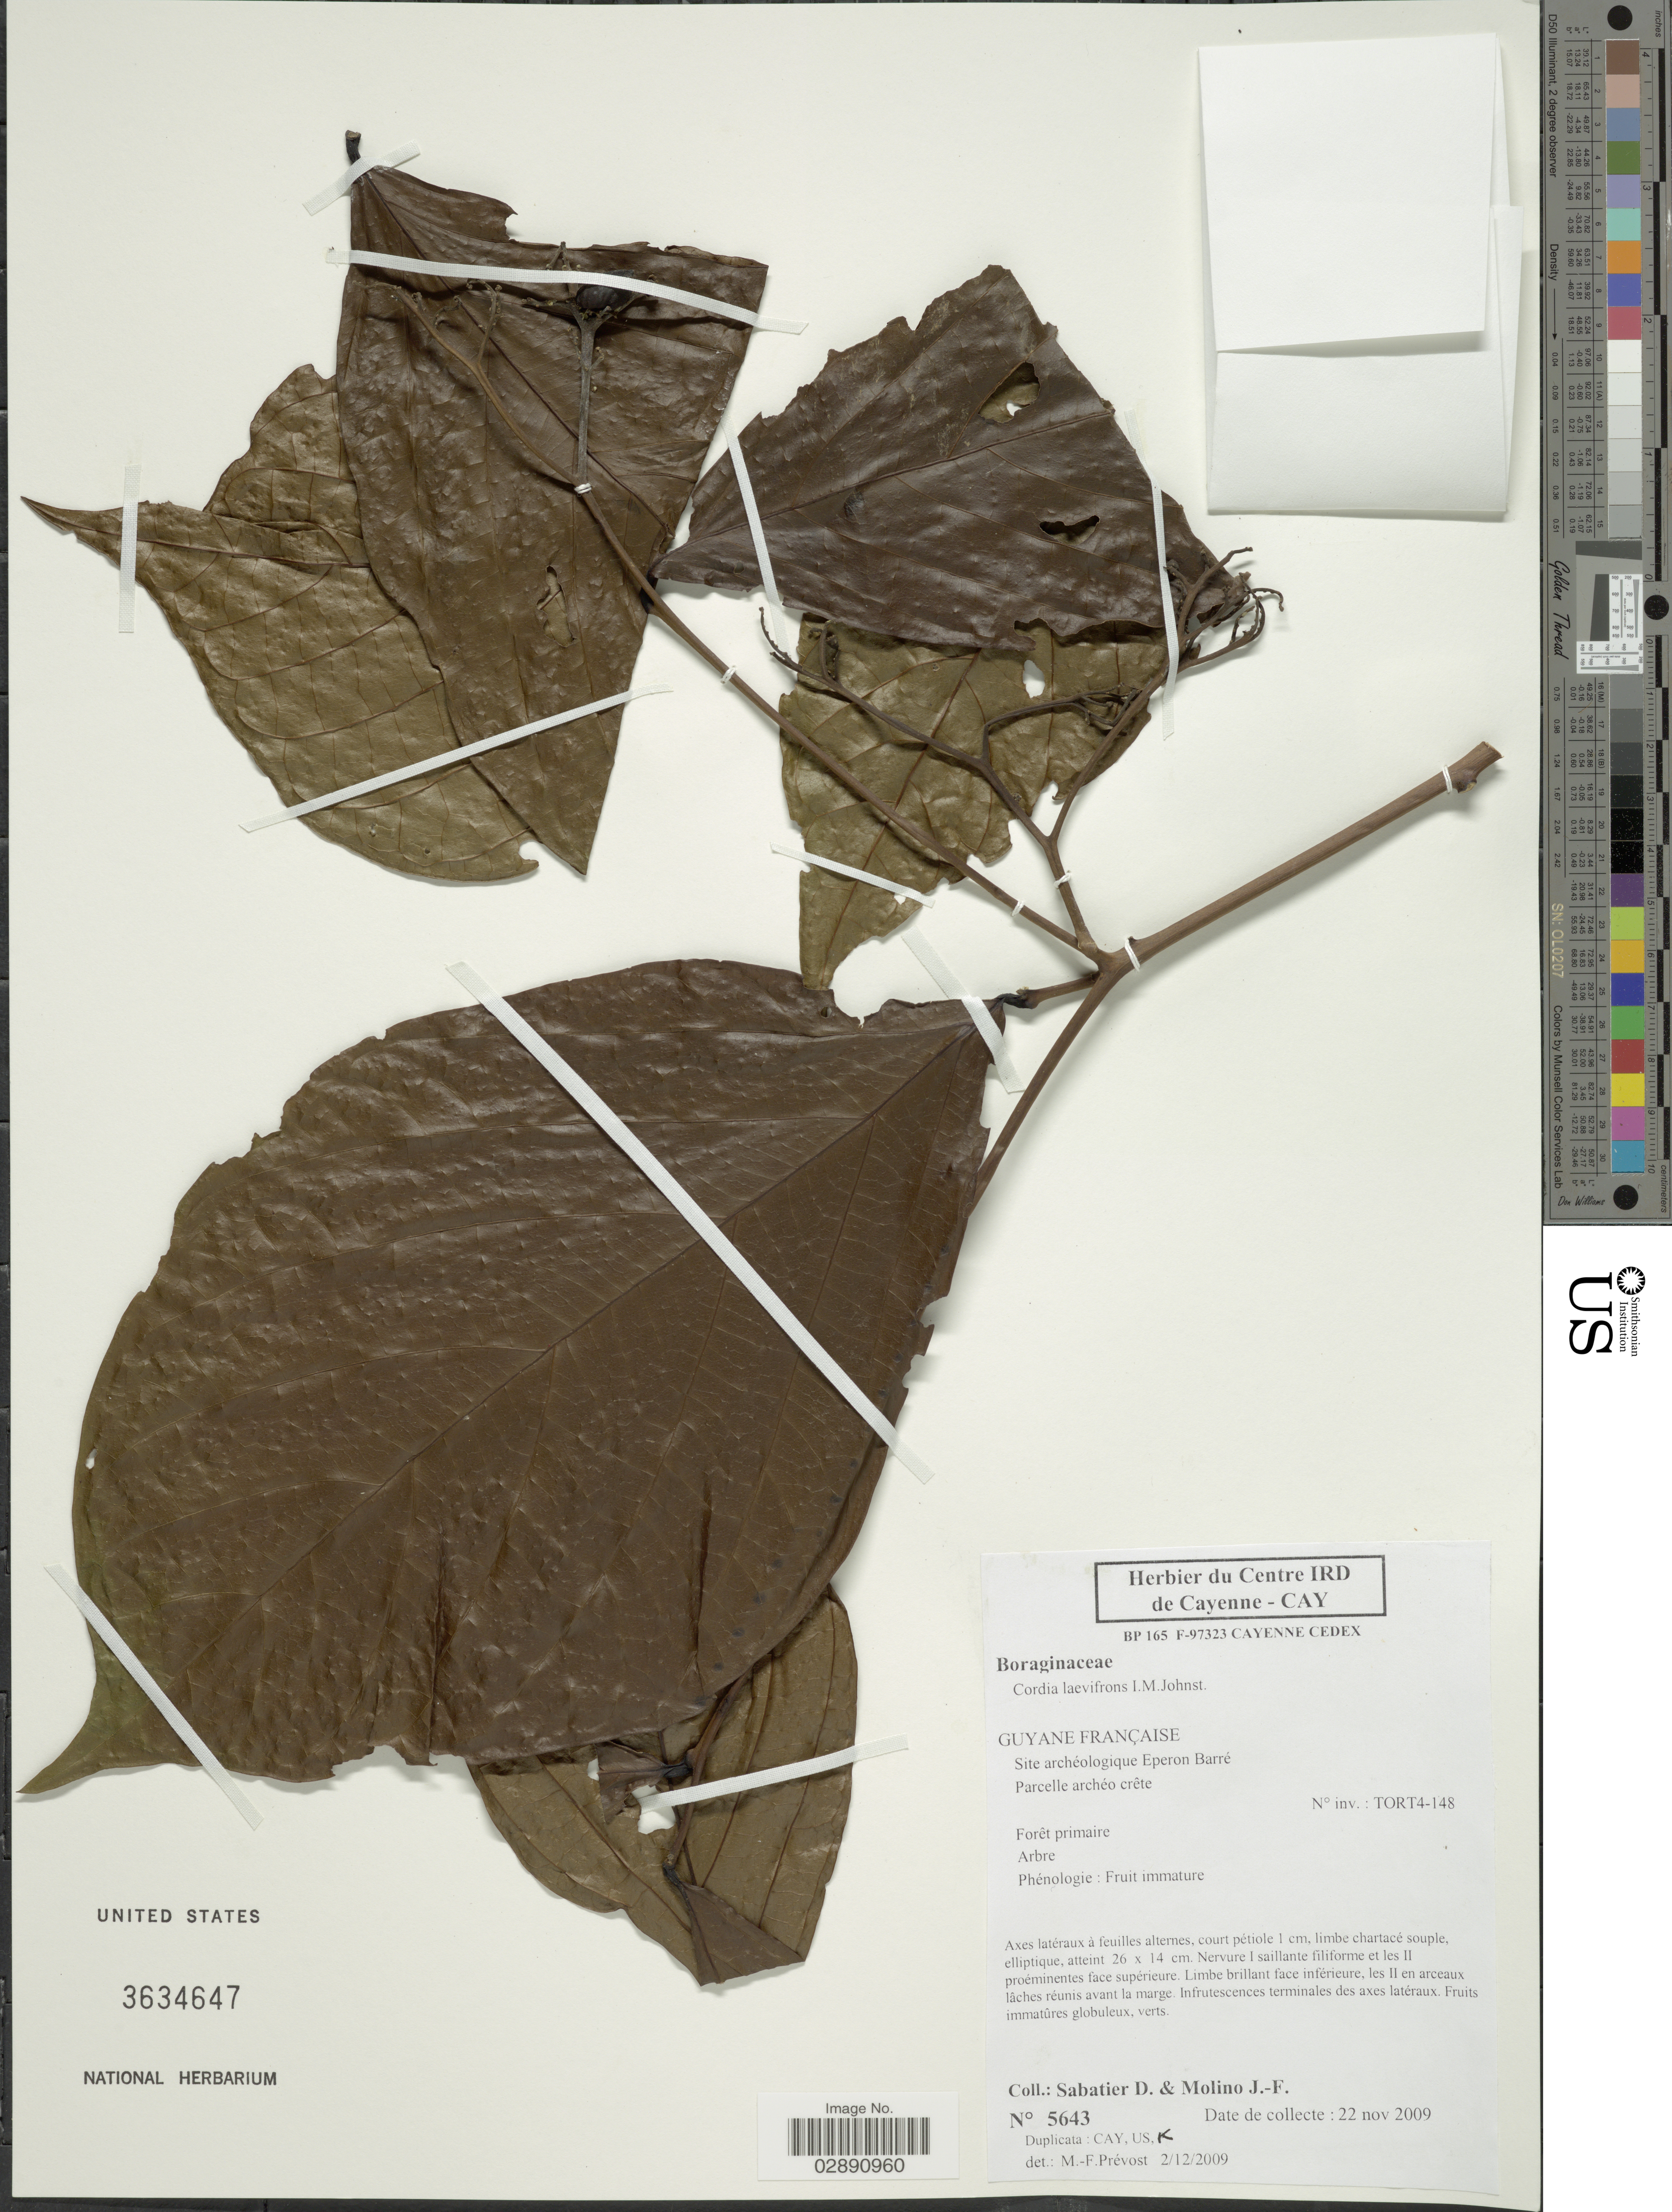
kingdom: Plantae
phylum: Tracheophyta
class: Magnoliopsida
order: Boraginales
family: Cordiaceae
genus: Cordia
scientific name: Cordia laevifrons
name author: I.M. Johnst.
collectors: D. Sabatier & J. Molino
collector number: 5643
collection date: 2009-11-22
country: French Guiana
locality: Guyane Française. Site archéologique Eperon Barré.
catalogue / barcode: US 3634647